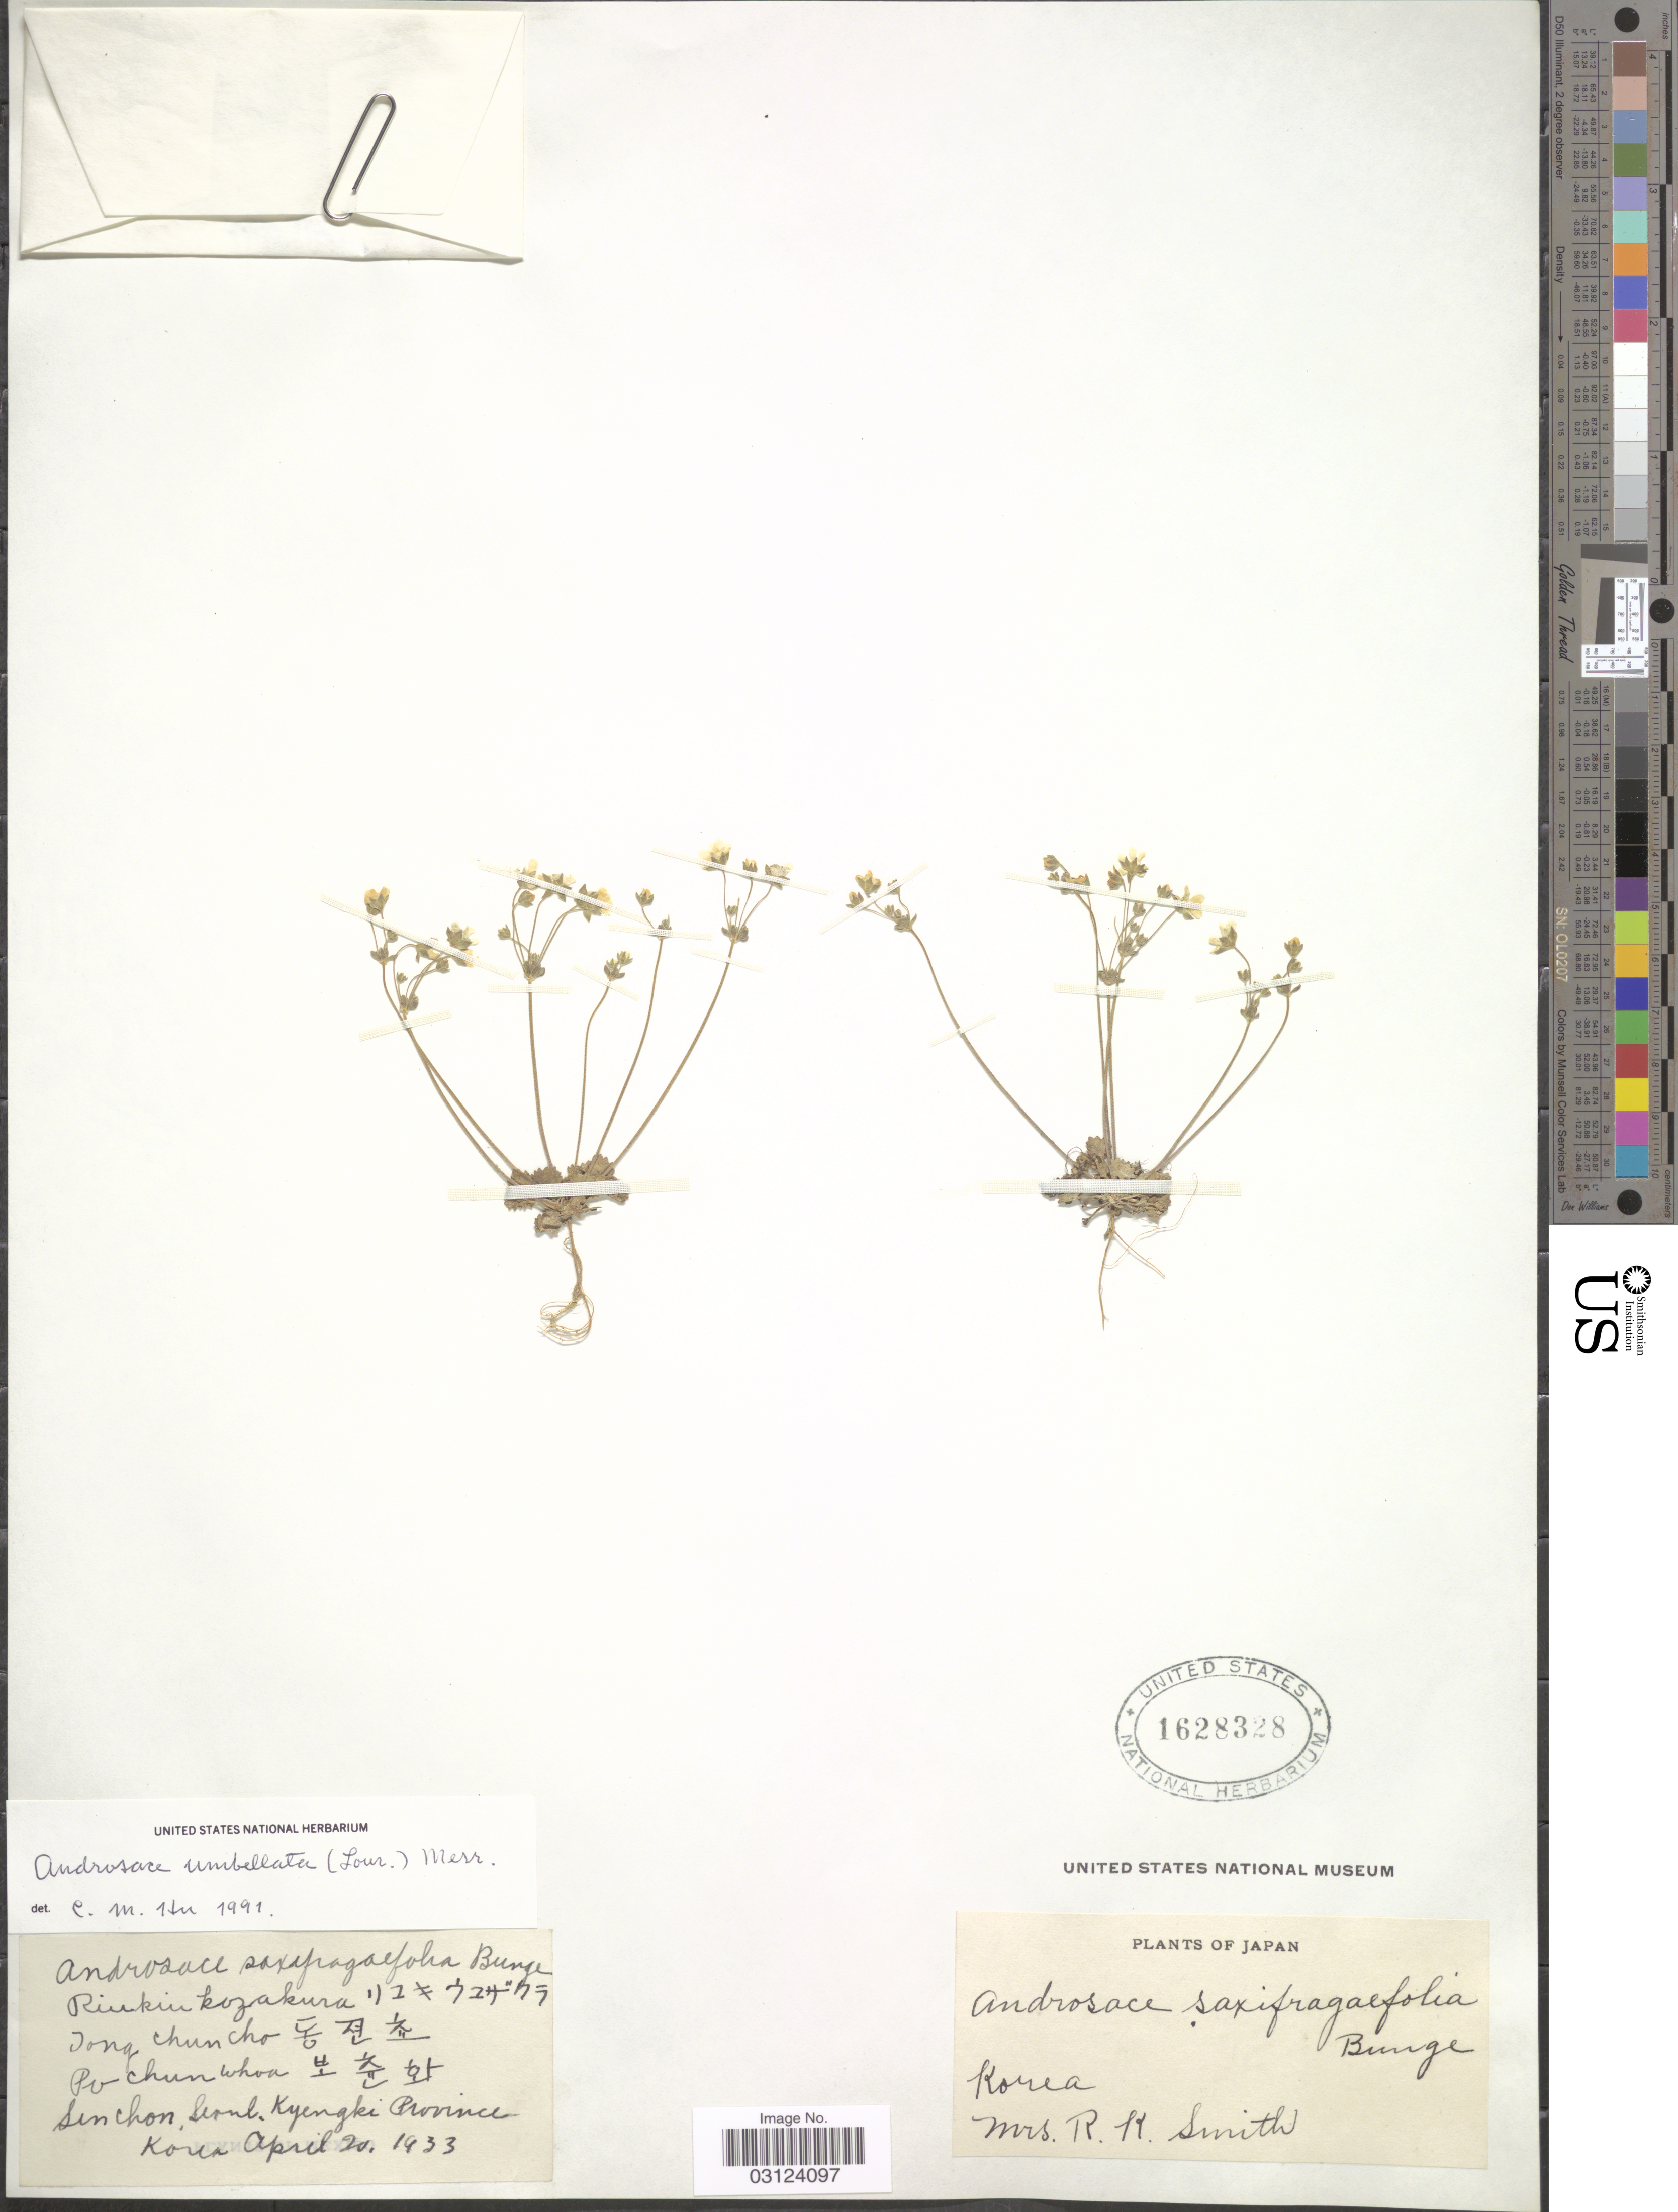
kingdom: Plantae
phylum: Tracheophyta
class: Magnoliopsida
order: Ericales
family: Primulaceae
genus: Androsace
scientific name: Androsace saxifragifolia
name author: Bunge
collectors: Mrs. R. K. Smith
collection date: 1933-04-20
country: South Korea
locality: Sin Chon Seoul, Kyengki Province, Korea.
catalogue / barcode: US 1628328